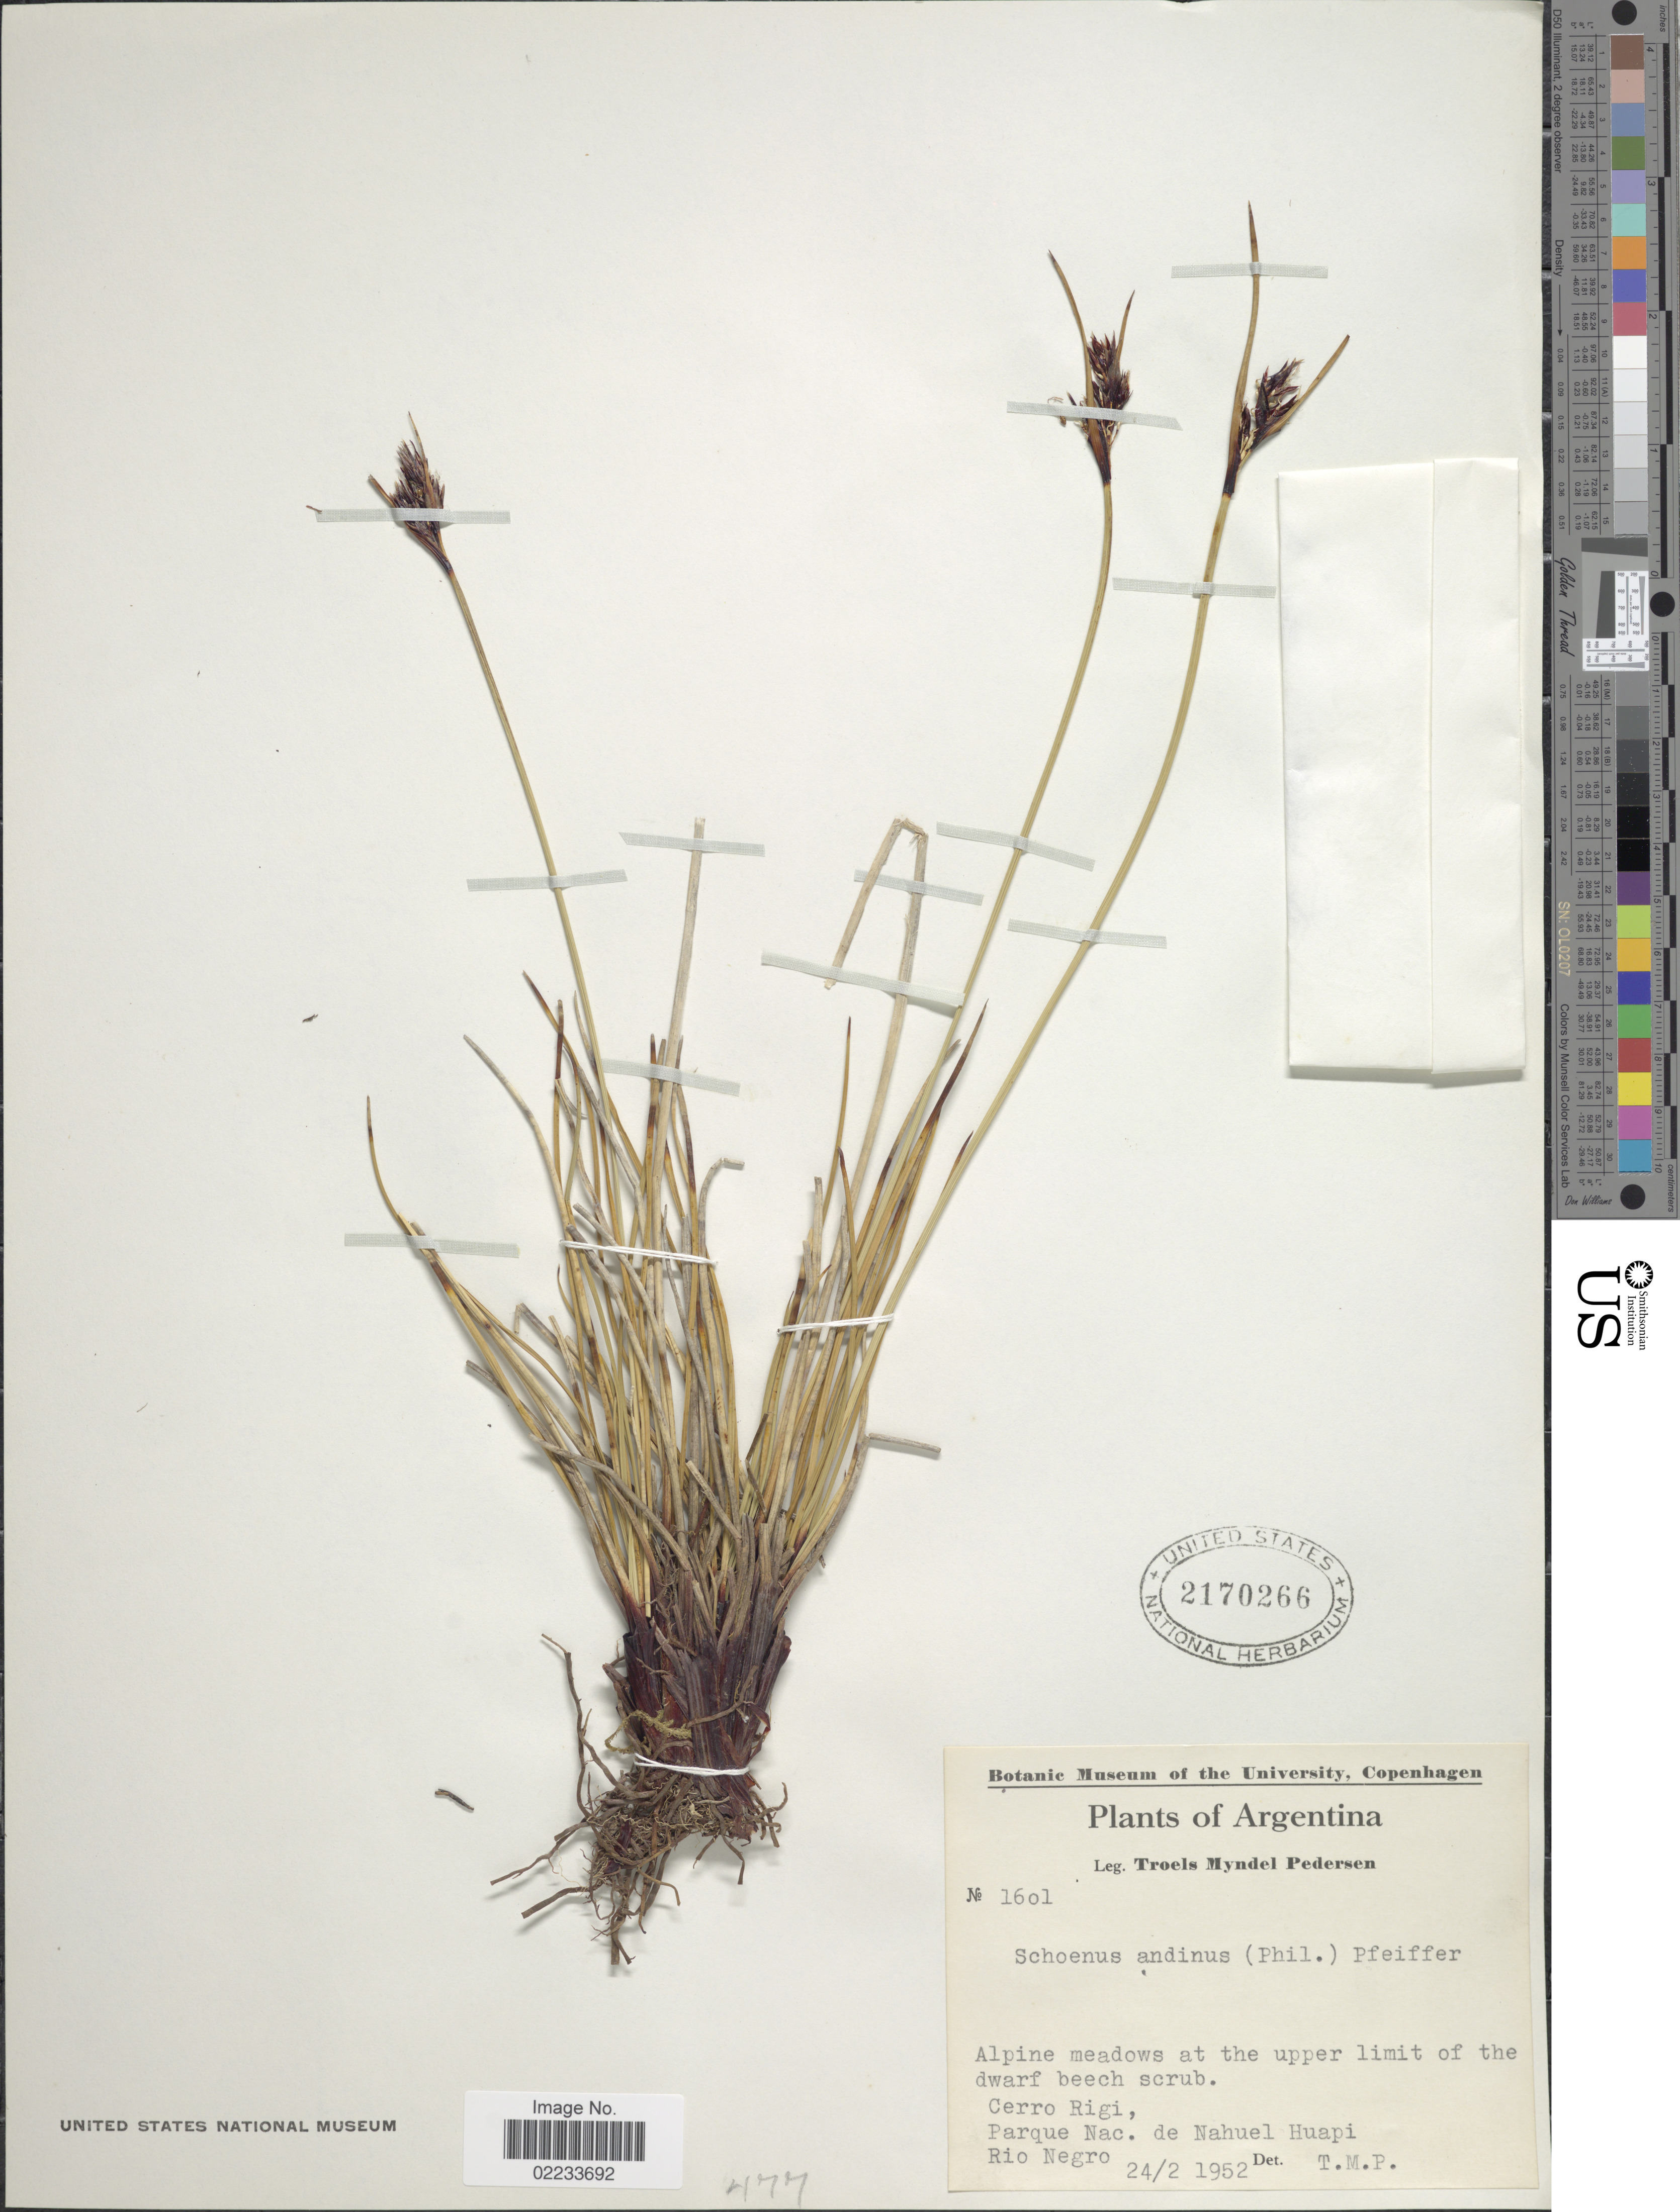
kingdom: Plantae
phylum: Tracheophyta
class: Liliopsida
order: Poales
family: Cyperaceae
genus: Schoenus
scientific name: Schoenus andinus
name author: (Phil.) H. Pfeiff.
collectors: T. Pederson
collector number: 1601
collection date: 1952-02-24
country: Argentina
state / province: Rio Negro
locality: Alpine meadows at the upper limit of the dwarf scrub, Cerro Rigi, parque Nac. de Nahuel Huapi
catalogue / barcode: US 2170266